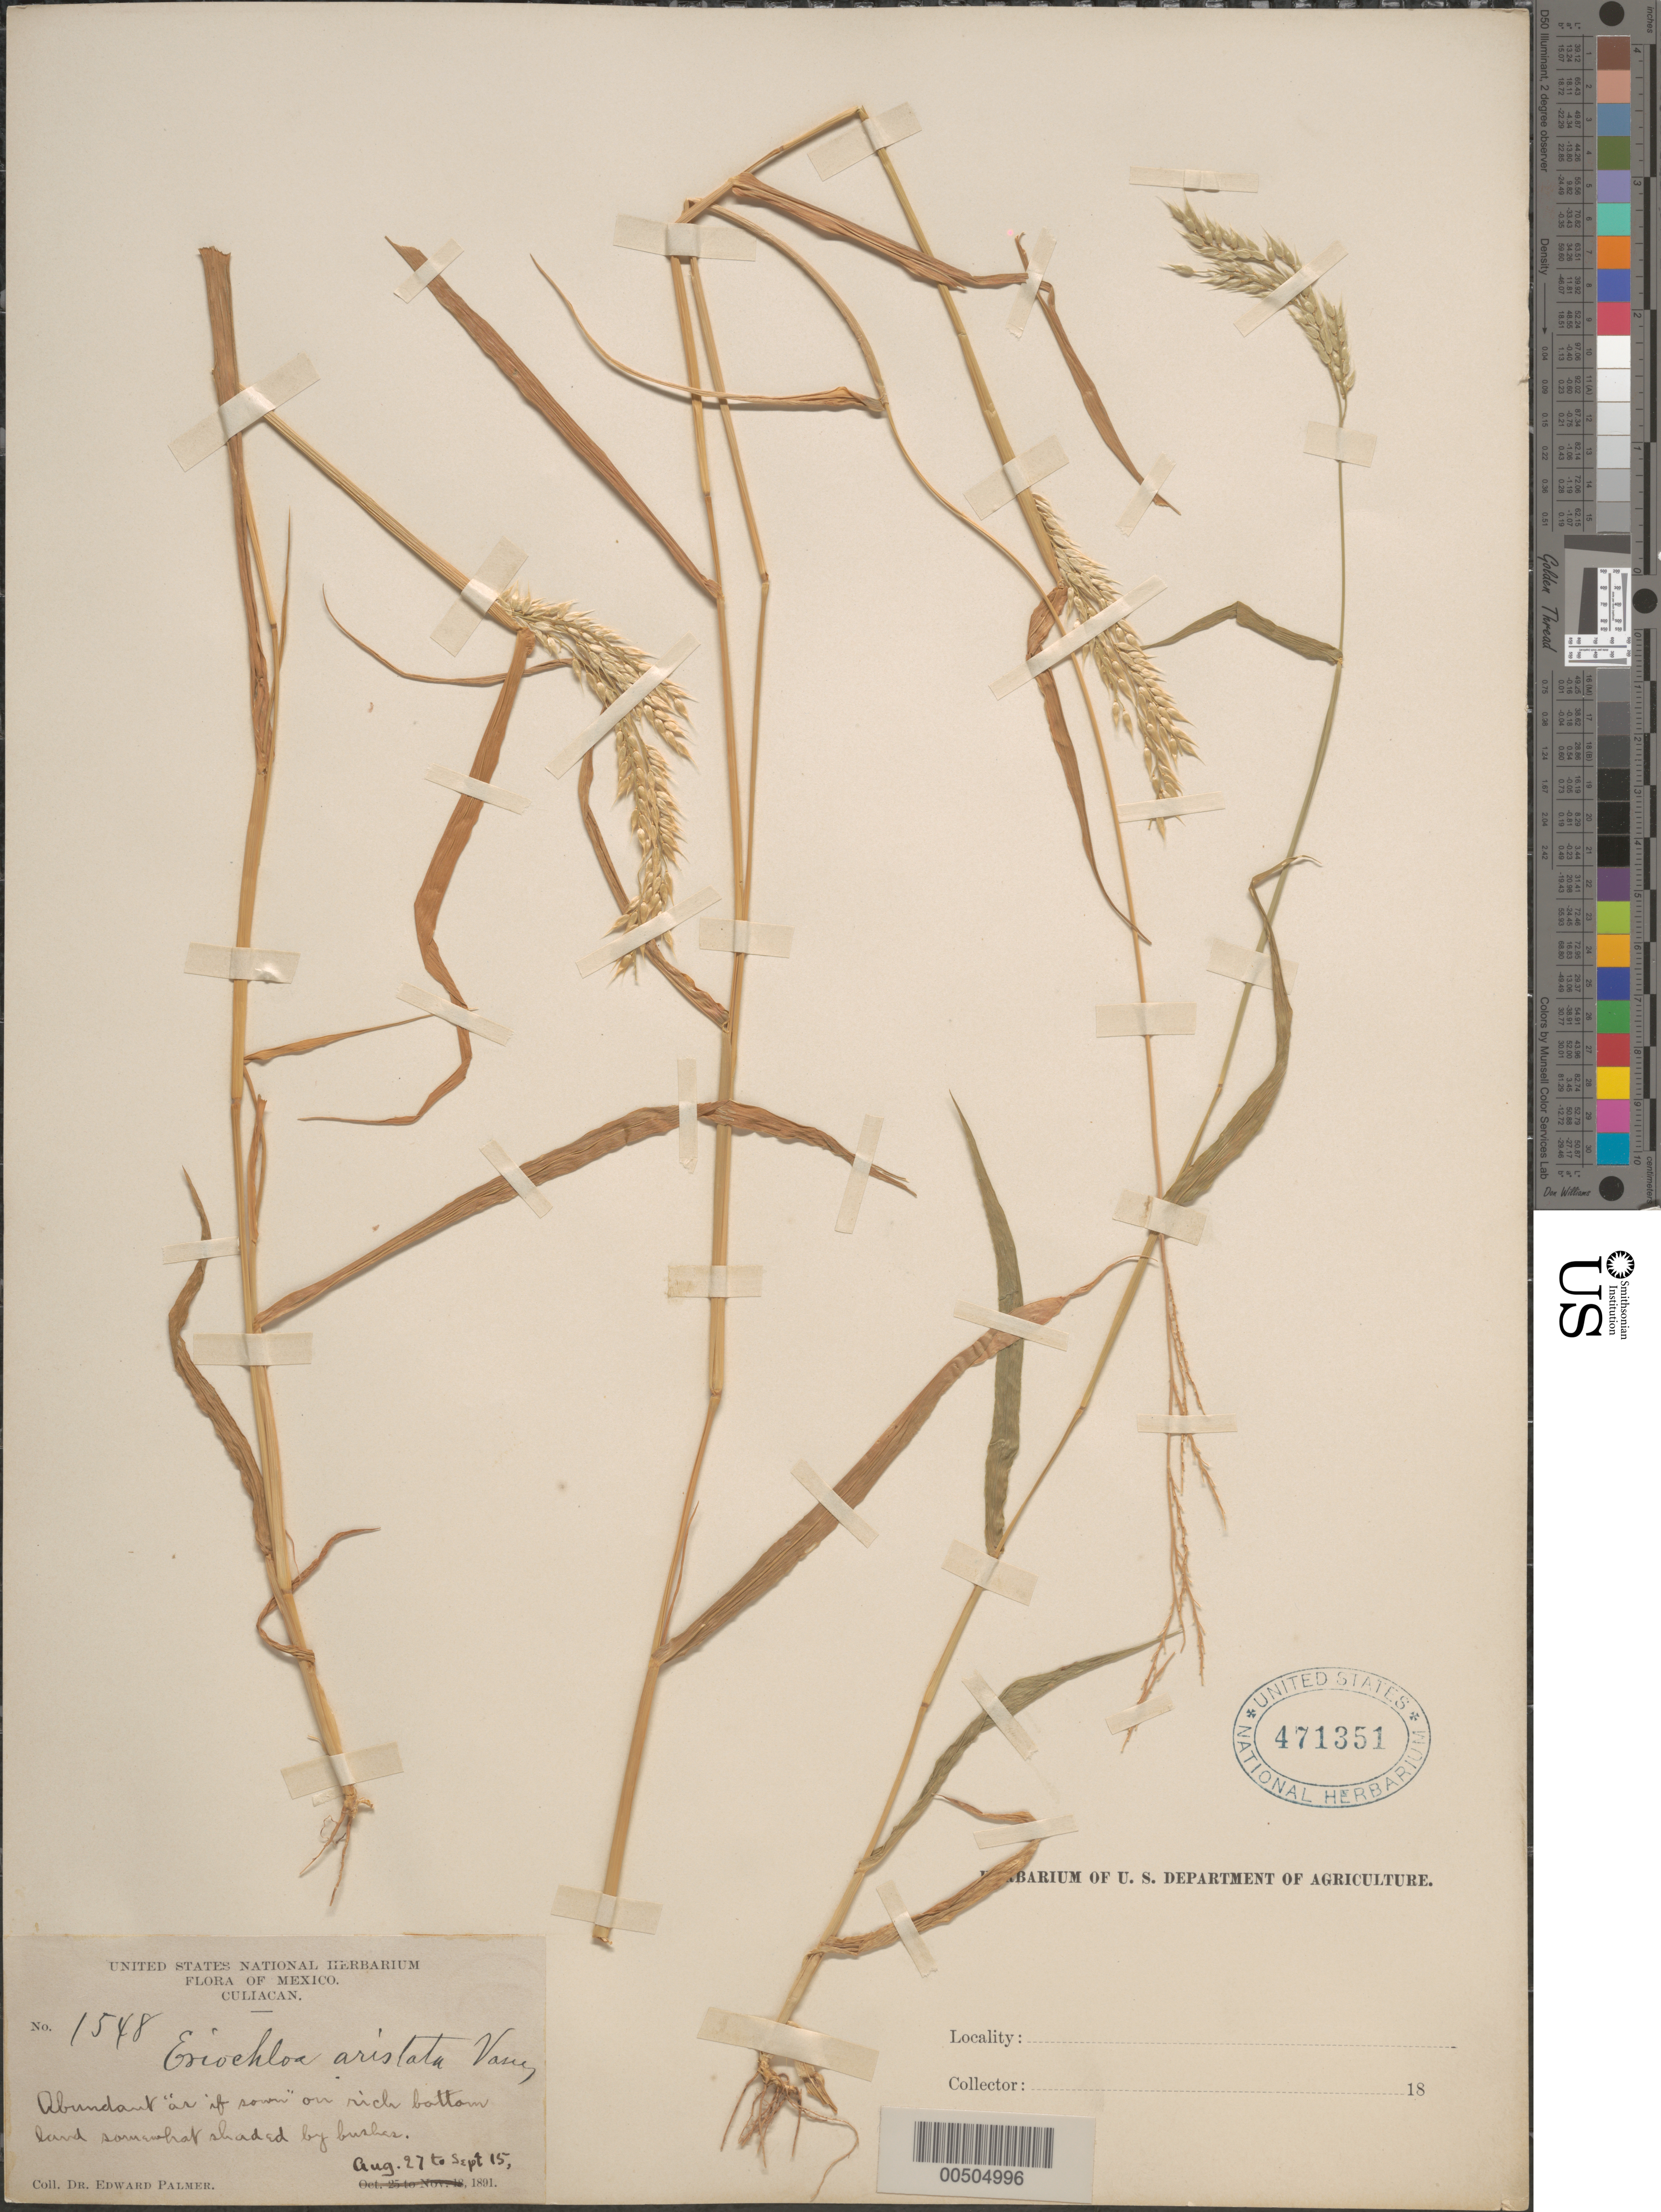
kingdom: Plantae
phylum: Tracheophyta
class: Liliopsida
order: Poales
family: Poaceae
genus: Eriochloa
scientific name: Eriochloa aristata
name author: Vasey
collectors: E. Palmer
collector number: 1548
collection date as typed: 27 Aug 1891 to 15 Sep 1891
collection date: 1891-08-27/1891-09-15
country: Mexico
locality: Culiacan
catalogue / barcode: US 471351